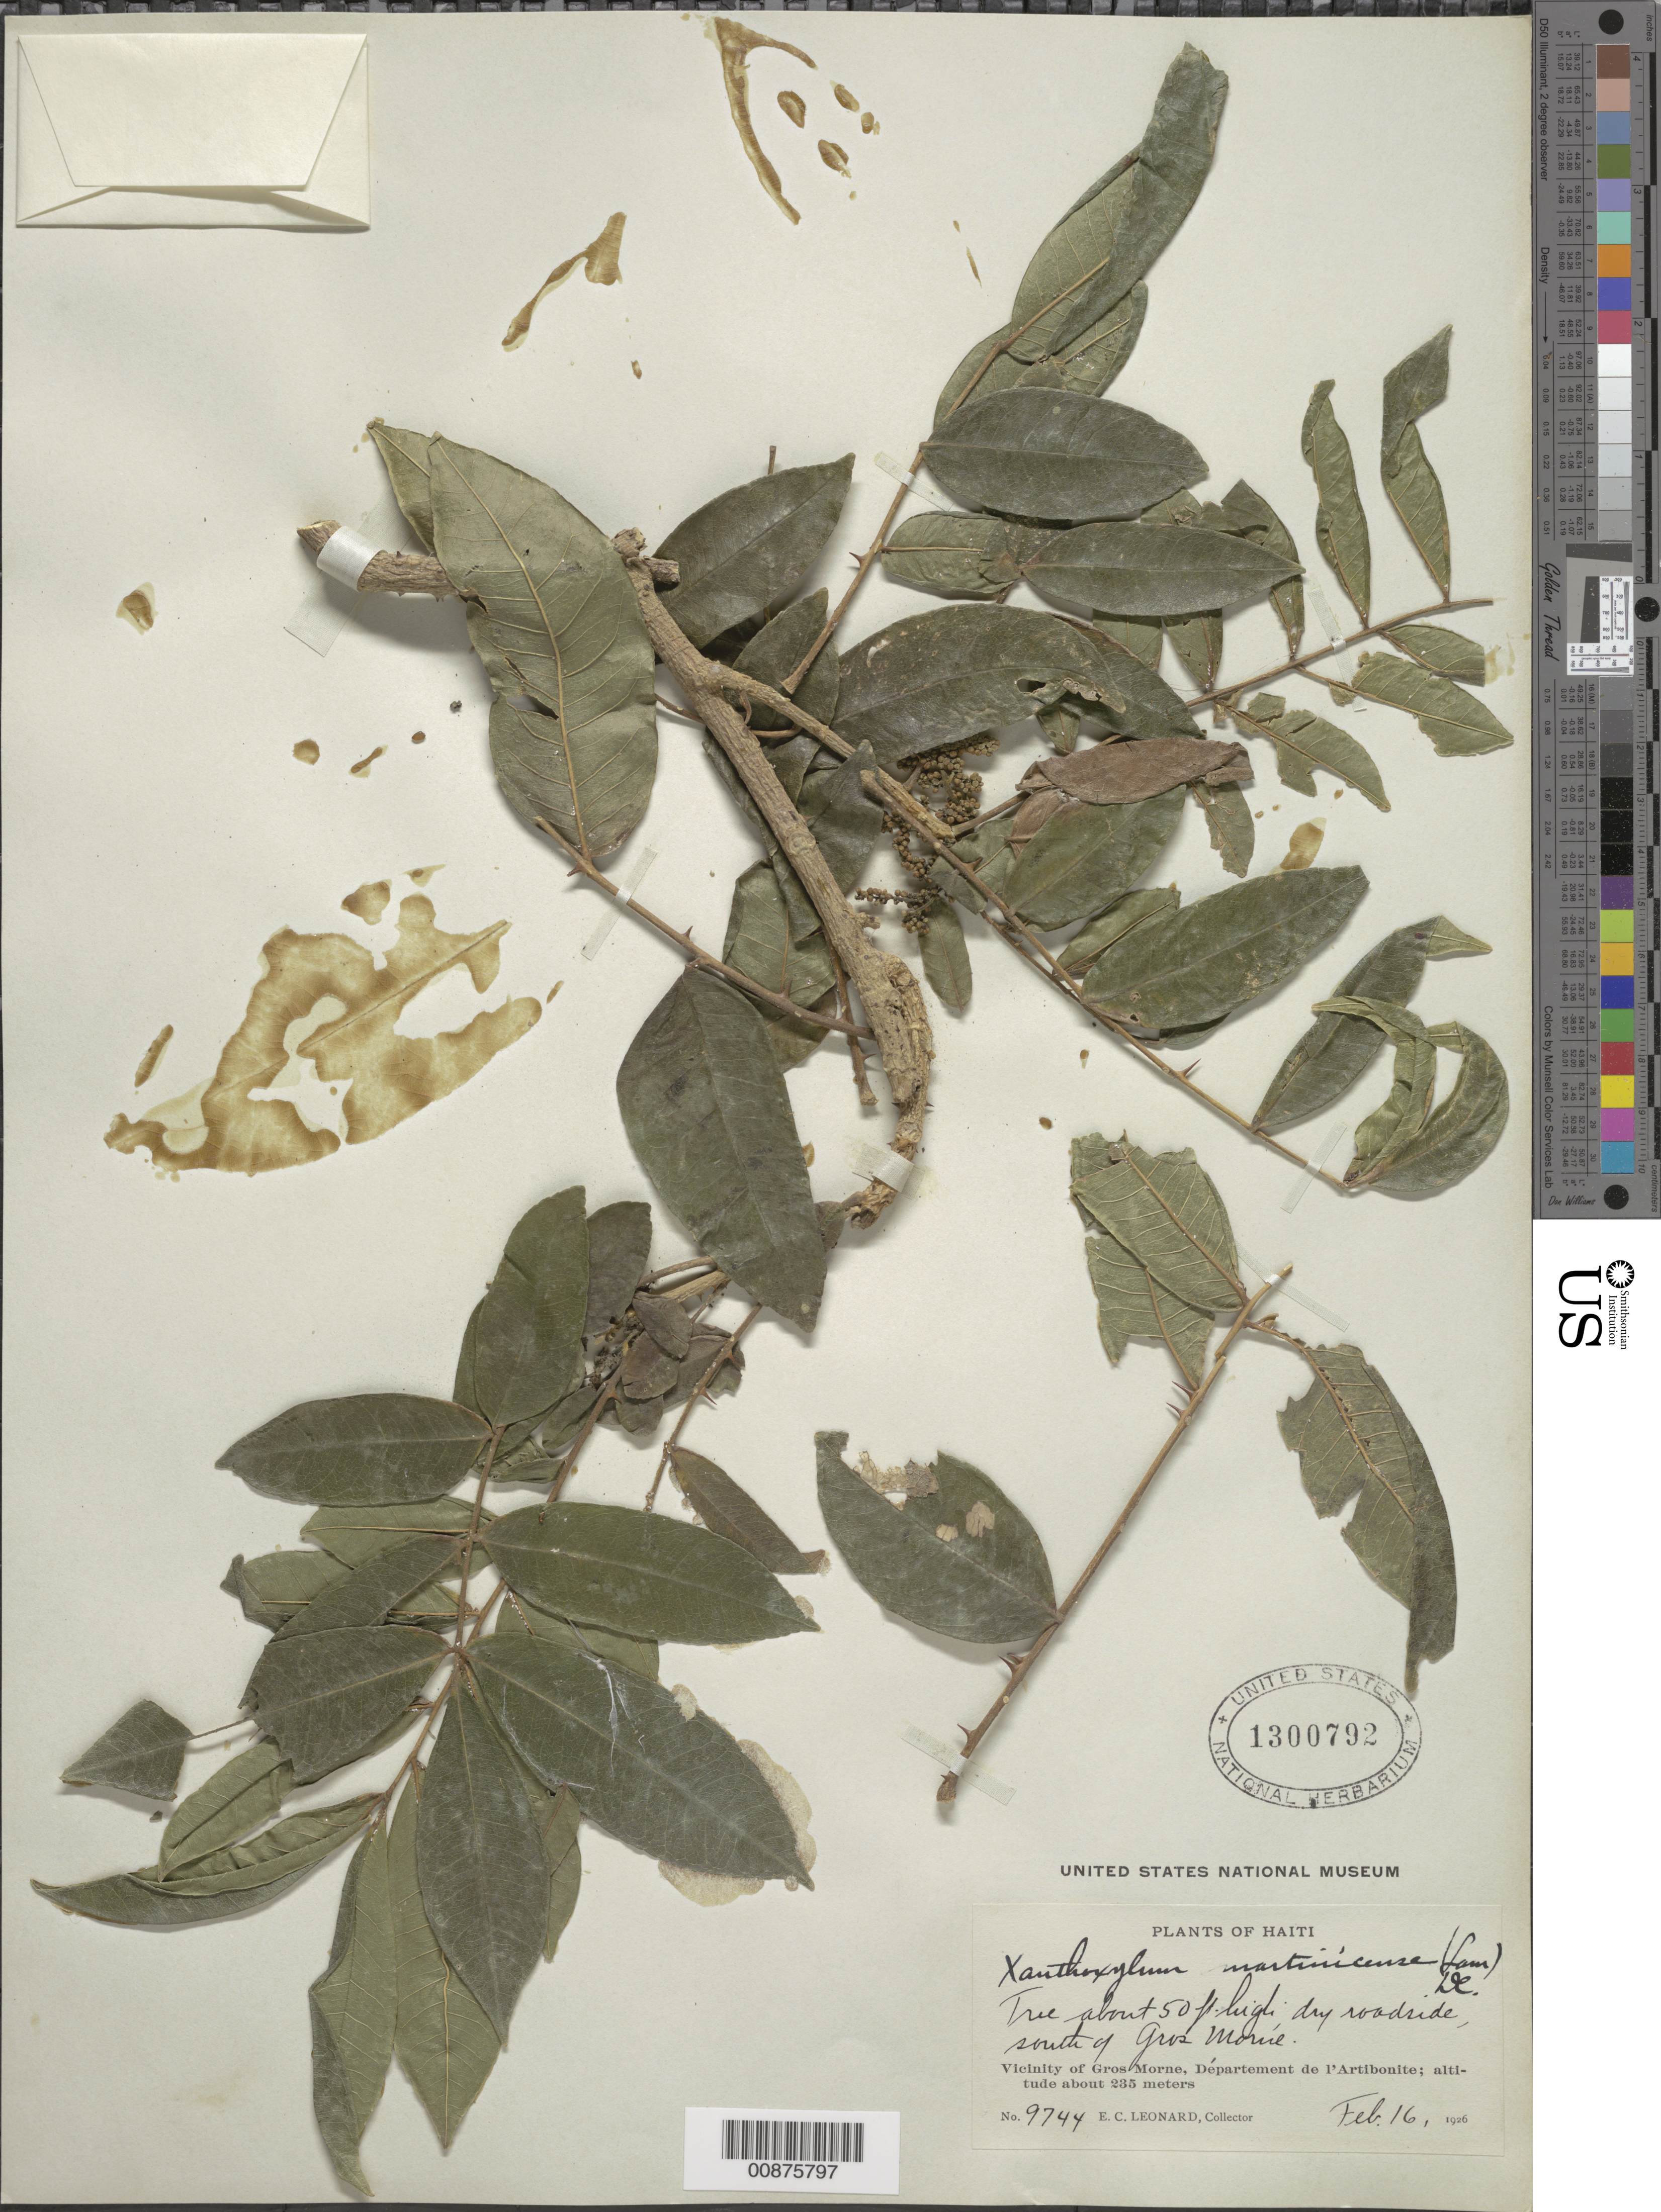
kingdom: Plantae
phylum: Tracheophyta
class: Magnoliopsida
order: Sapindales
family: Rutaceae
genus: Zanthoxylum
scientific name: Zanthoxylum martinicense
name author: (Lam.) DC.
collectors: E. C. Leonard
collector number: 9744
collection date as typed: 16 Feb 1926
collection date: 1926-02-16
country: Haiti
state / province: Artibonite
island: Hispaniola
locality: Vicinity of Gros Morne, S of town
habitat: Dry roadside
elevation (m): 235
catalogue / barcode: US 1300792